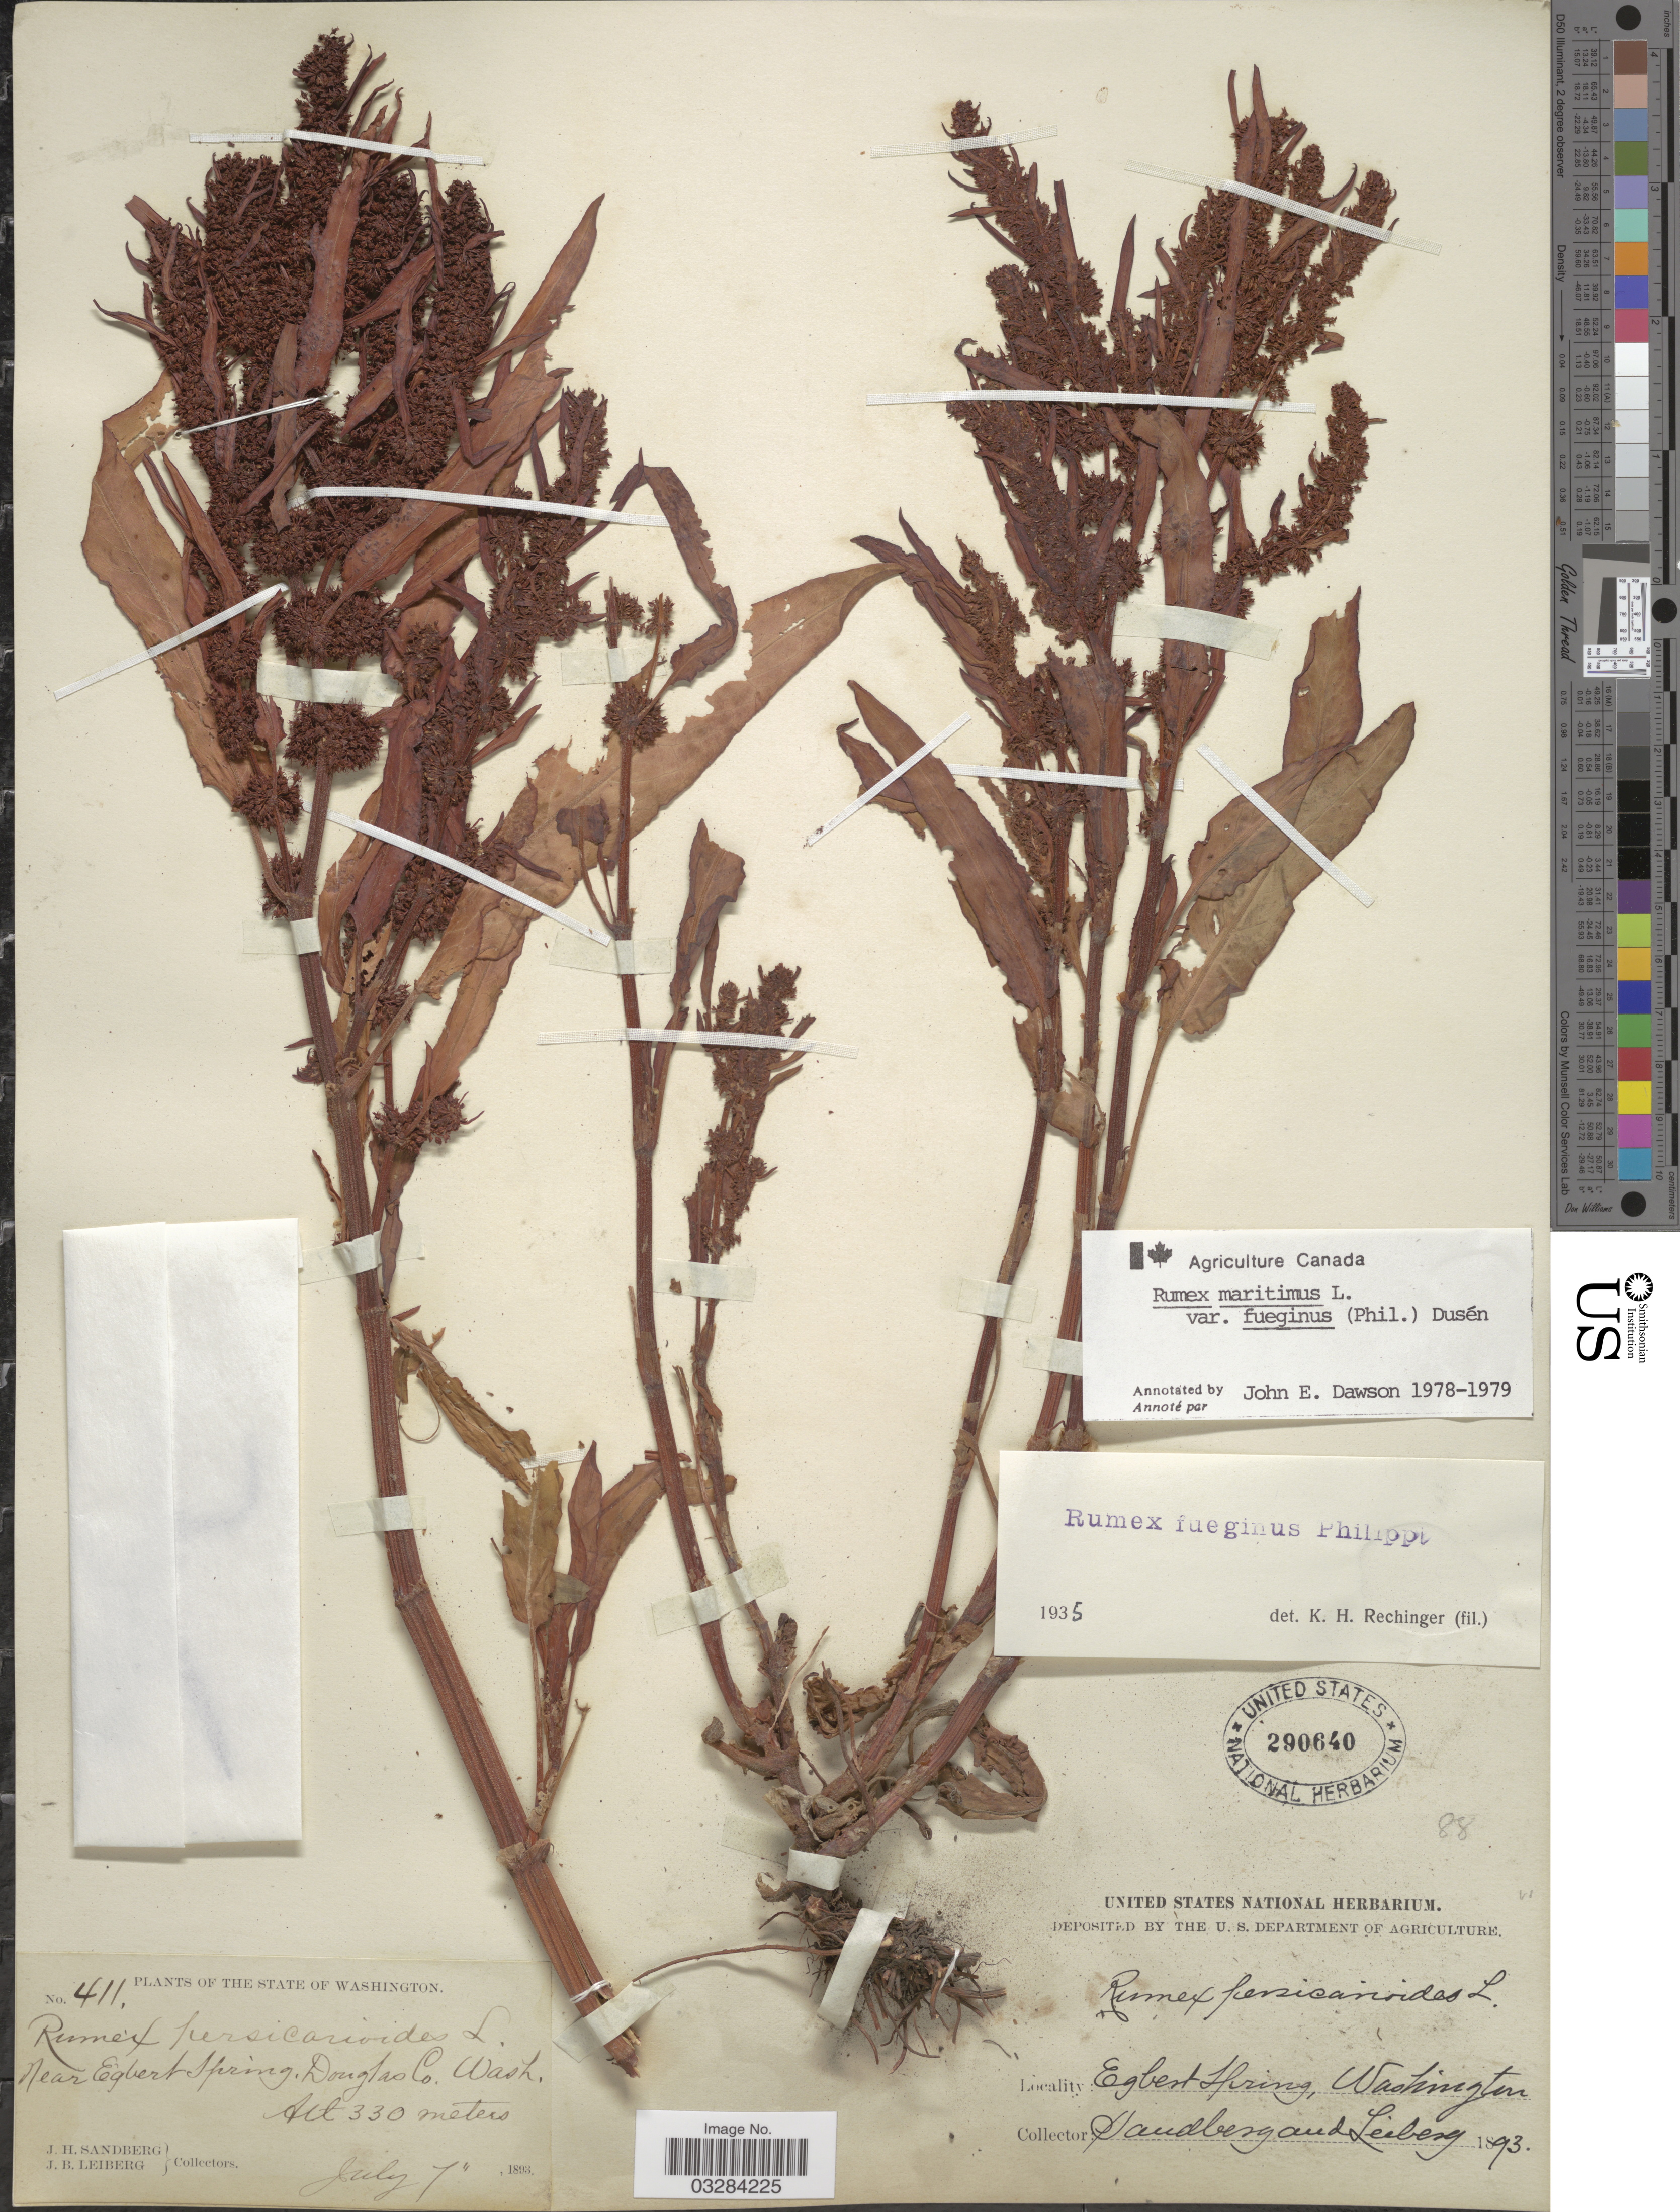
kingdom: Plantae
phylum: Tracheophyta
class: Magnoliopsida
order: Caryophyllales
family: Polygonaceae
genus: Rumex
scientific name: Rumex maritimus var. fueginus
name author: (Phil.) Dusén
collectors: J. H. Sandberg & J. B. Leiberg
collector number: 411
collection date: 1893-07-07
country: United States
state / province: Washington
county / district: Douglas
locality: Near Egbert Spring, Douglas Co.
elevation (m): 330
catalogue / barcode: US 290640